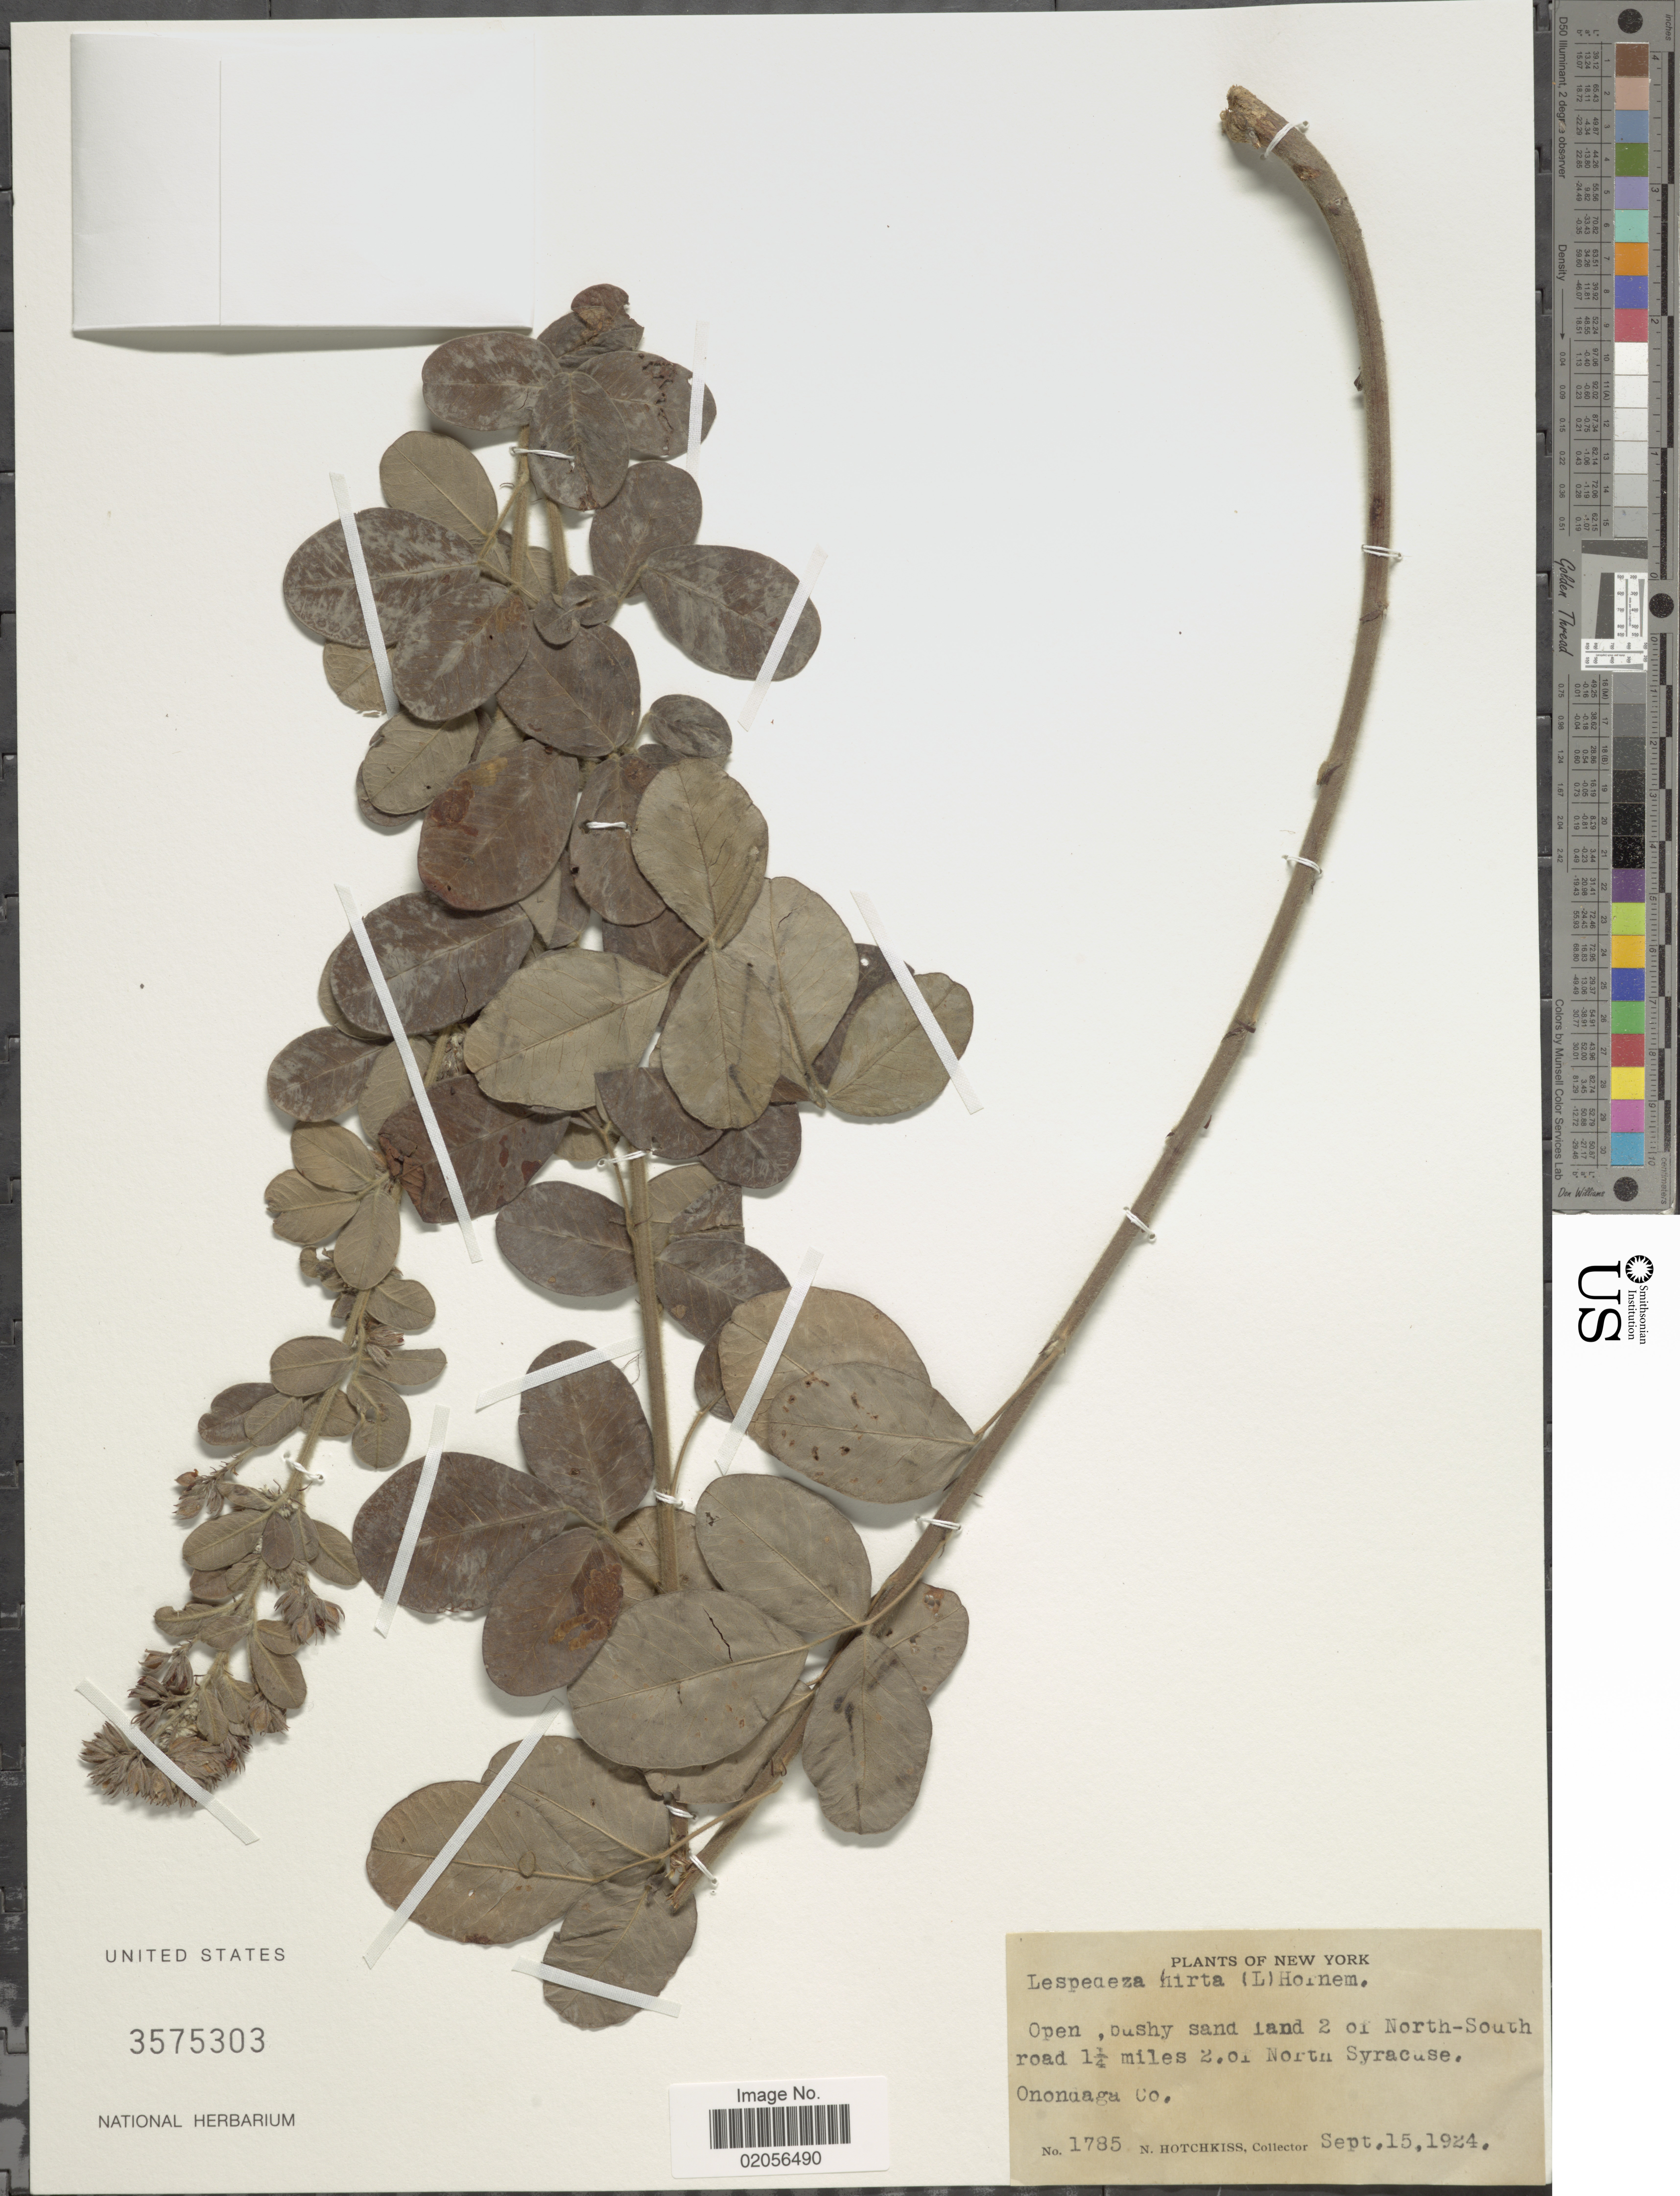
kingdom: Plantae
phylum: Tracheophyta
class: Magnoliopsida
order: Fabales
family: Fabaceae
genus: Lespedeza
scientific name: Lespedeza hirta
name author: (L.) Hornem.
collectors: N. Hotchkiss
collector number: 1785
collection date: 1924-09-15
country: United States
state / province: New York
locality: Open, bushy sand land 2 of North-South road 1½ miles 2. of North Syracuse, Onondaga Co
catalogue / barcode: US 3575303